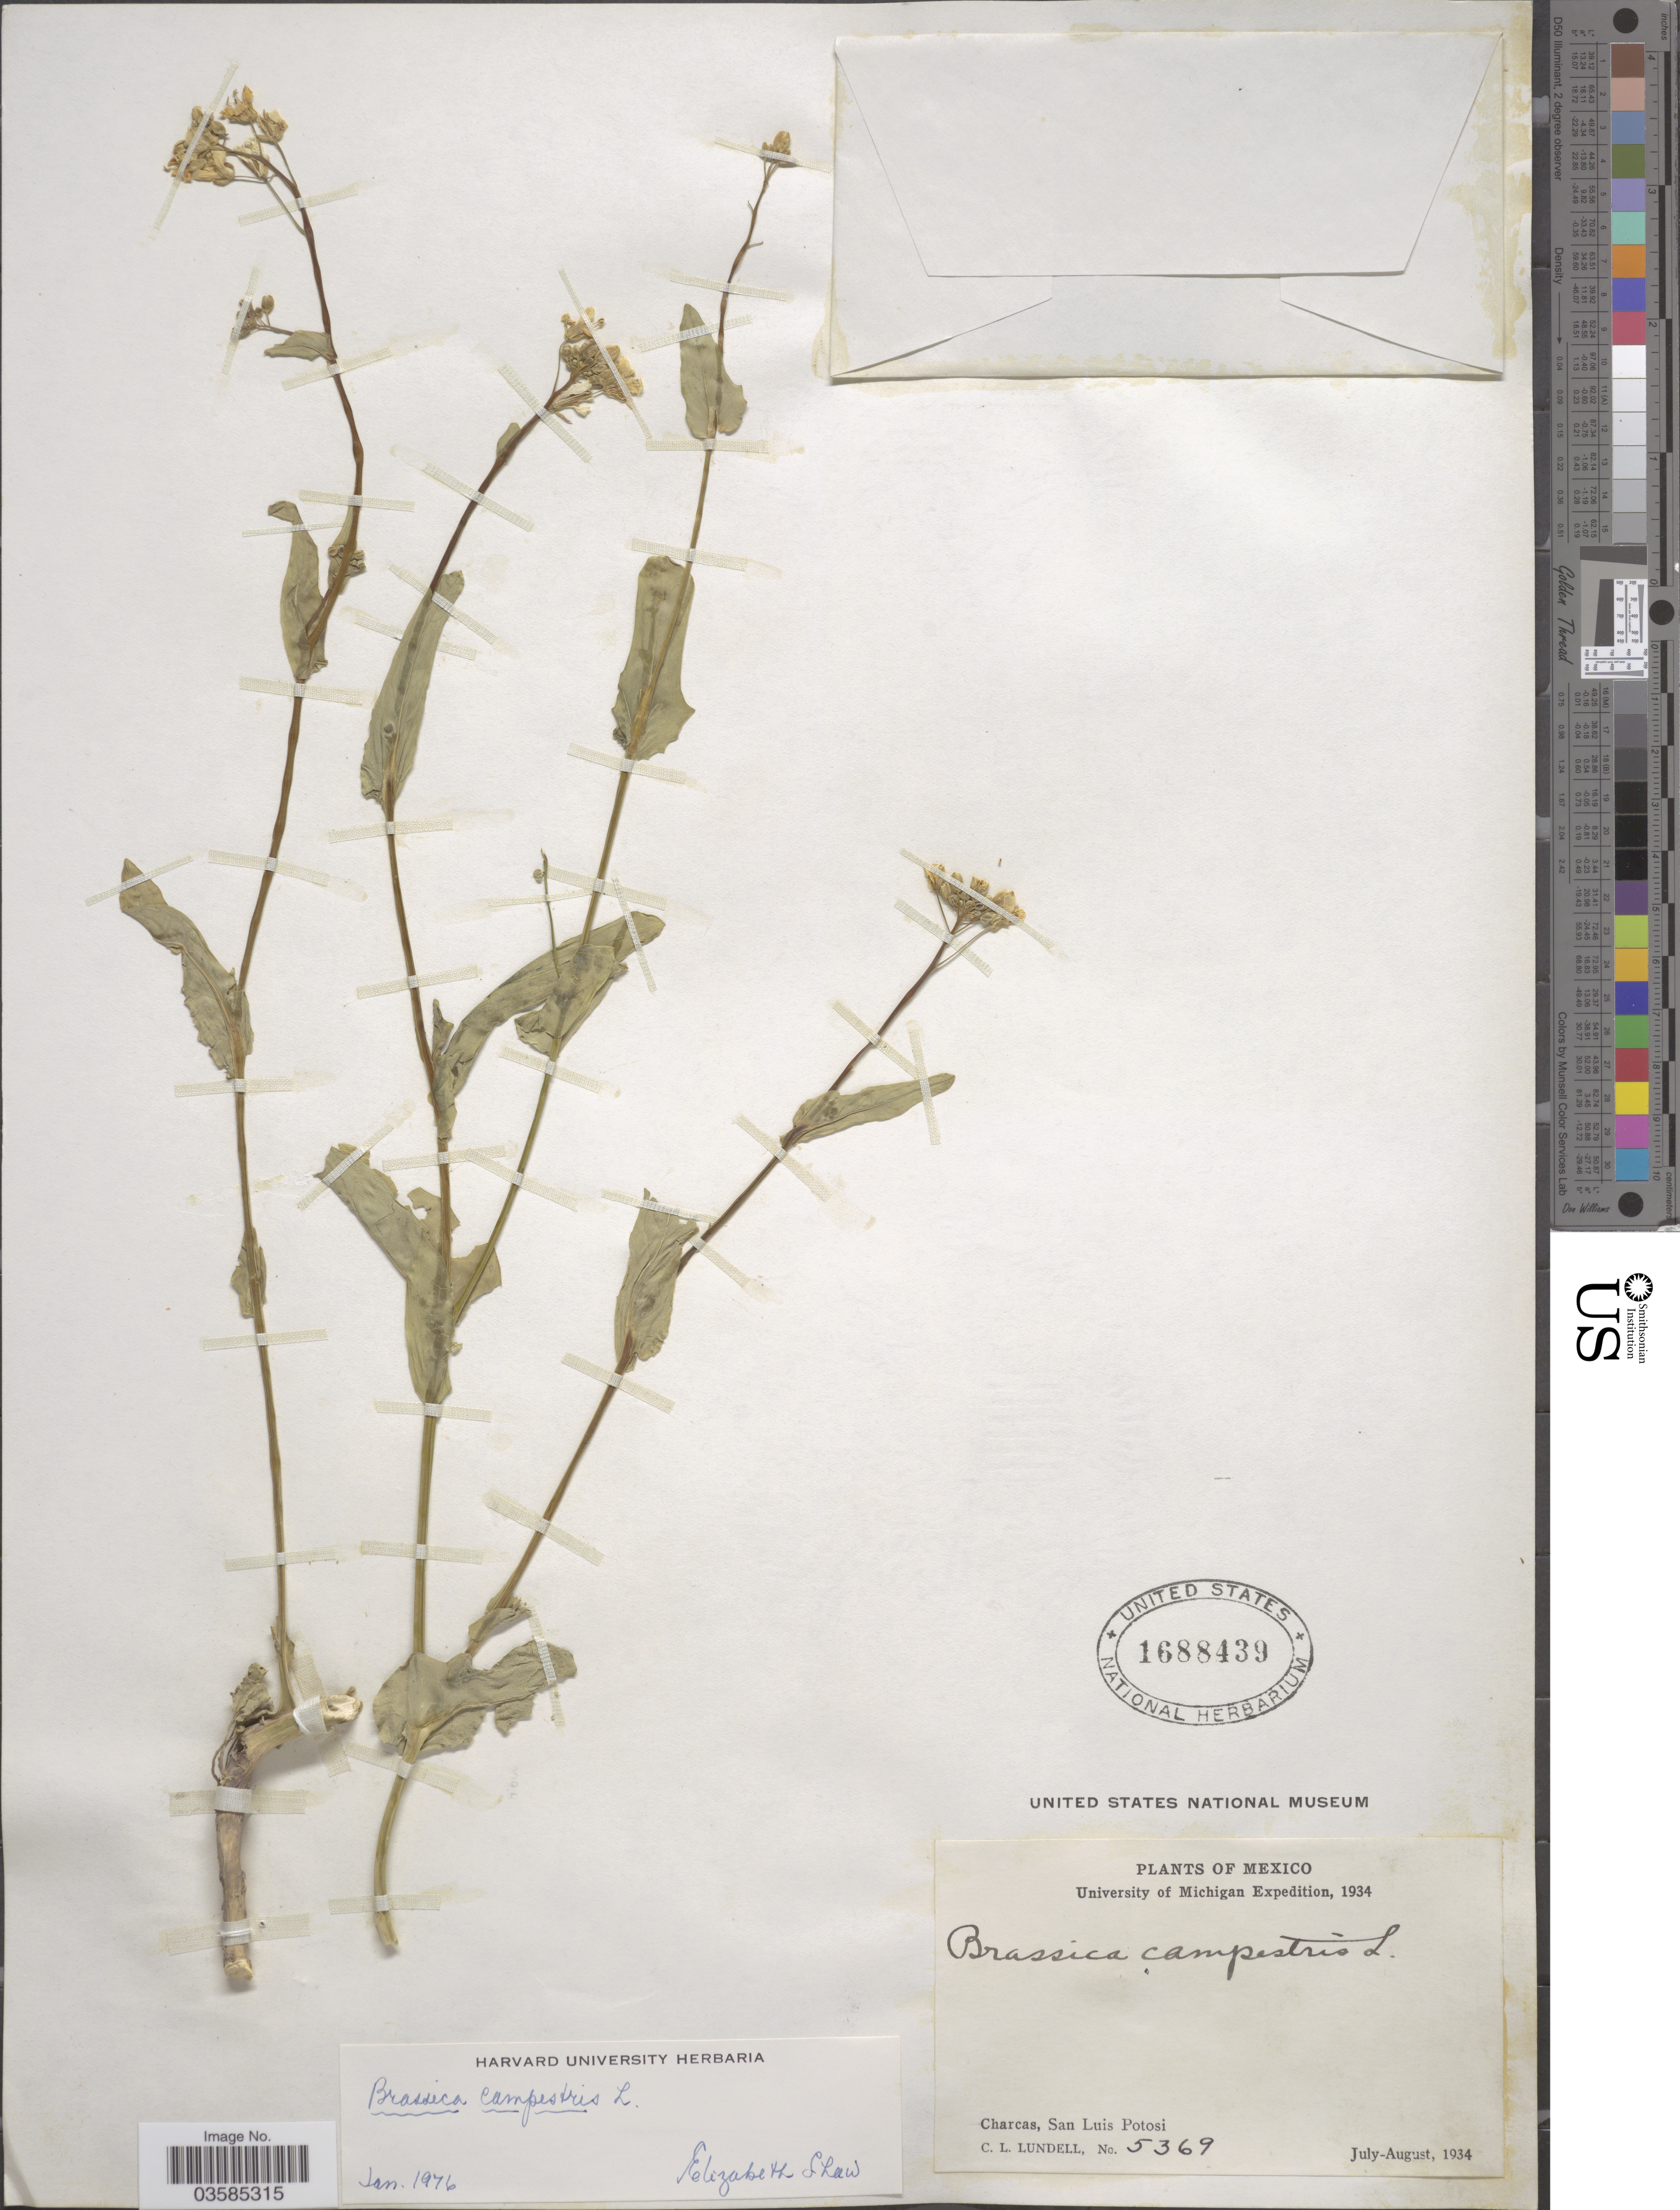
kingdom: Plantae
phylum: Tracheophyta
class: Magnoliopsida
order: Brassicales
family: Brassicaceae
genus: Brassica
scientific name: Brassica campestris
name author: L.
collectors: C. L. Lundell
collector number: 5369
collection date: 1934-07/1934-08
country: Mexico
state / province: San Luis Potosí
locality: Charcas.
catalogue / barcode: US 1688439